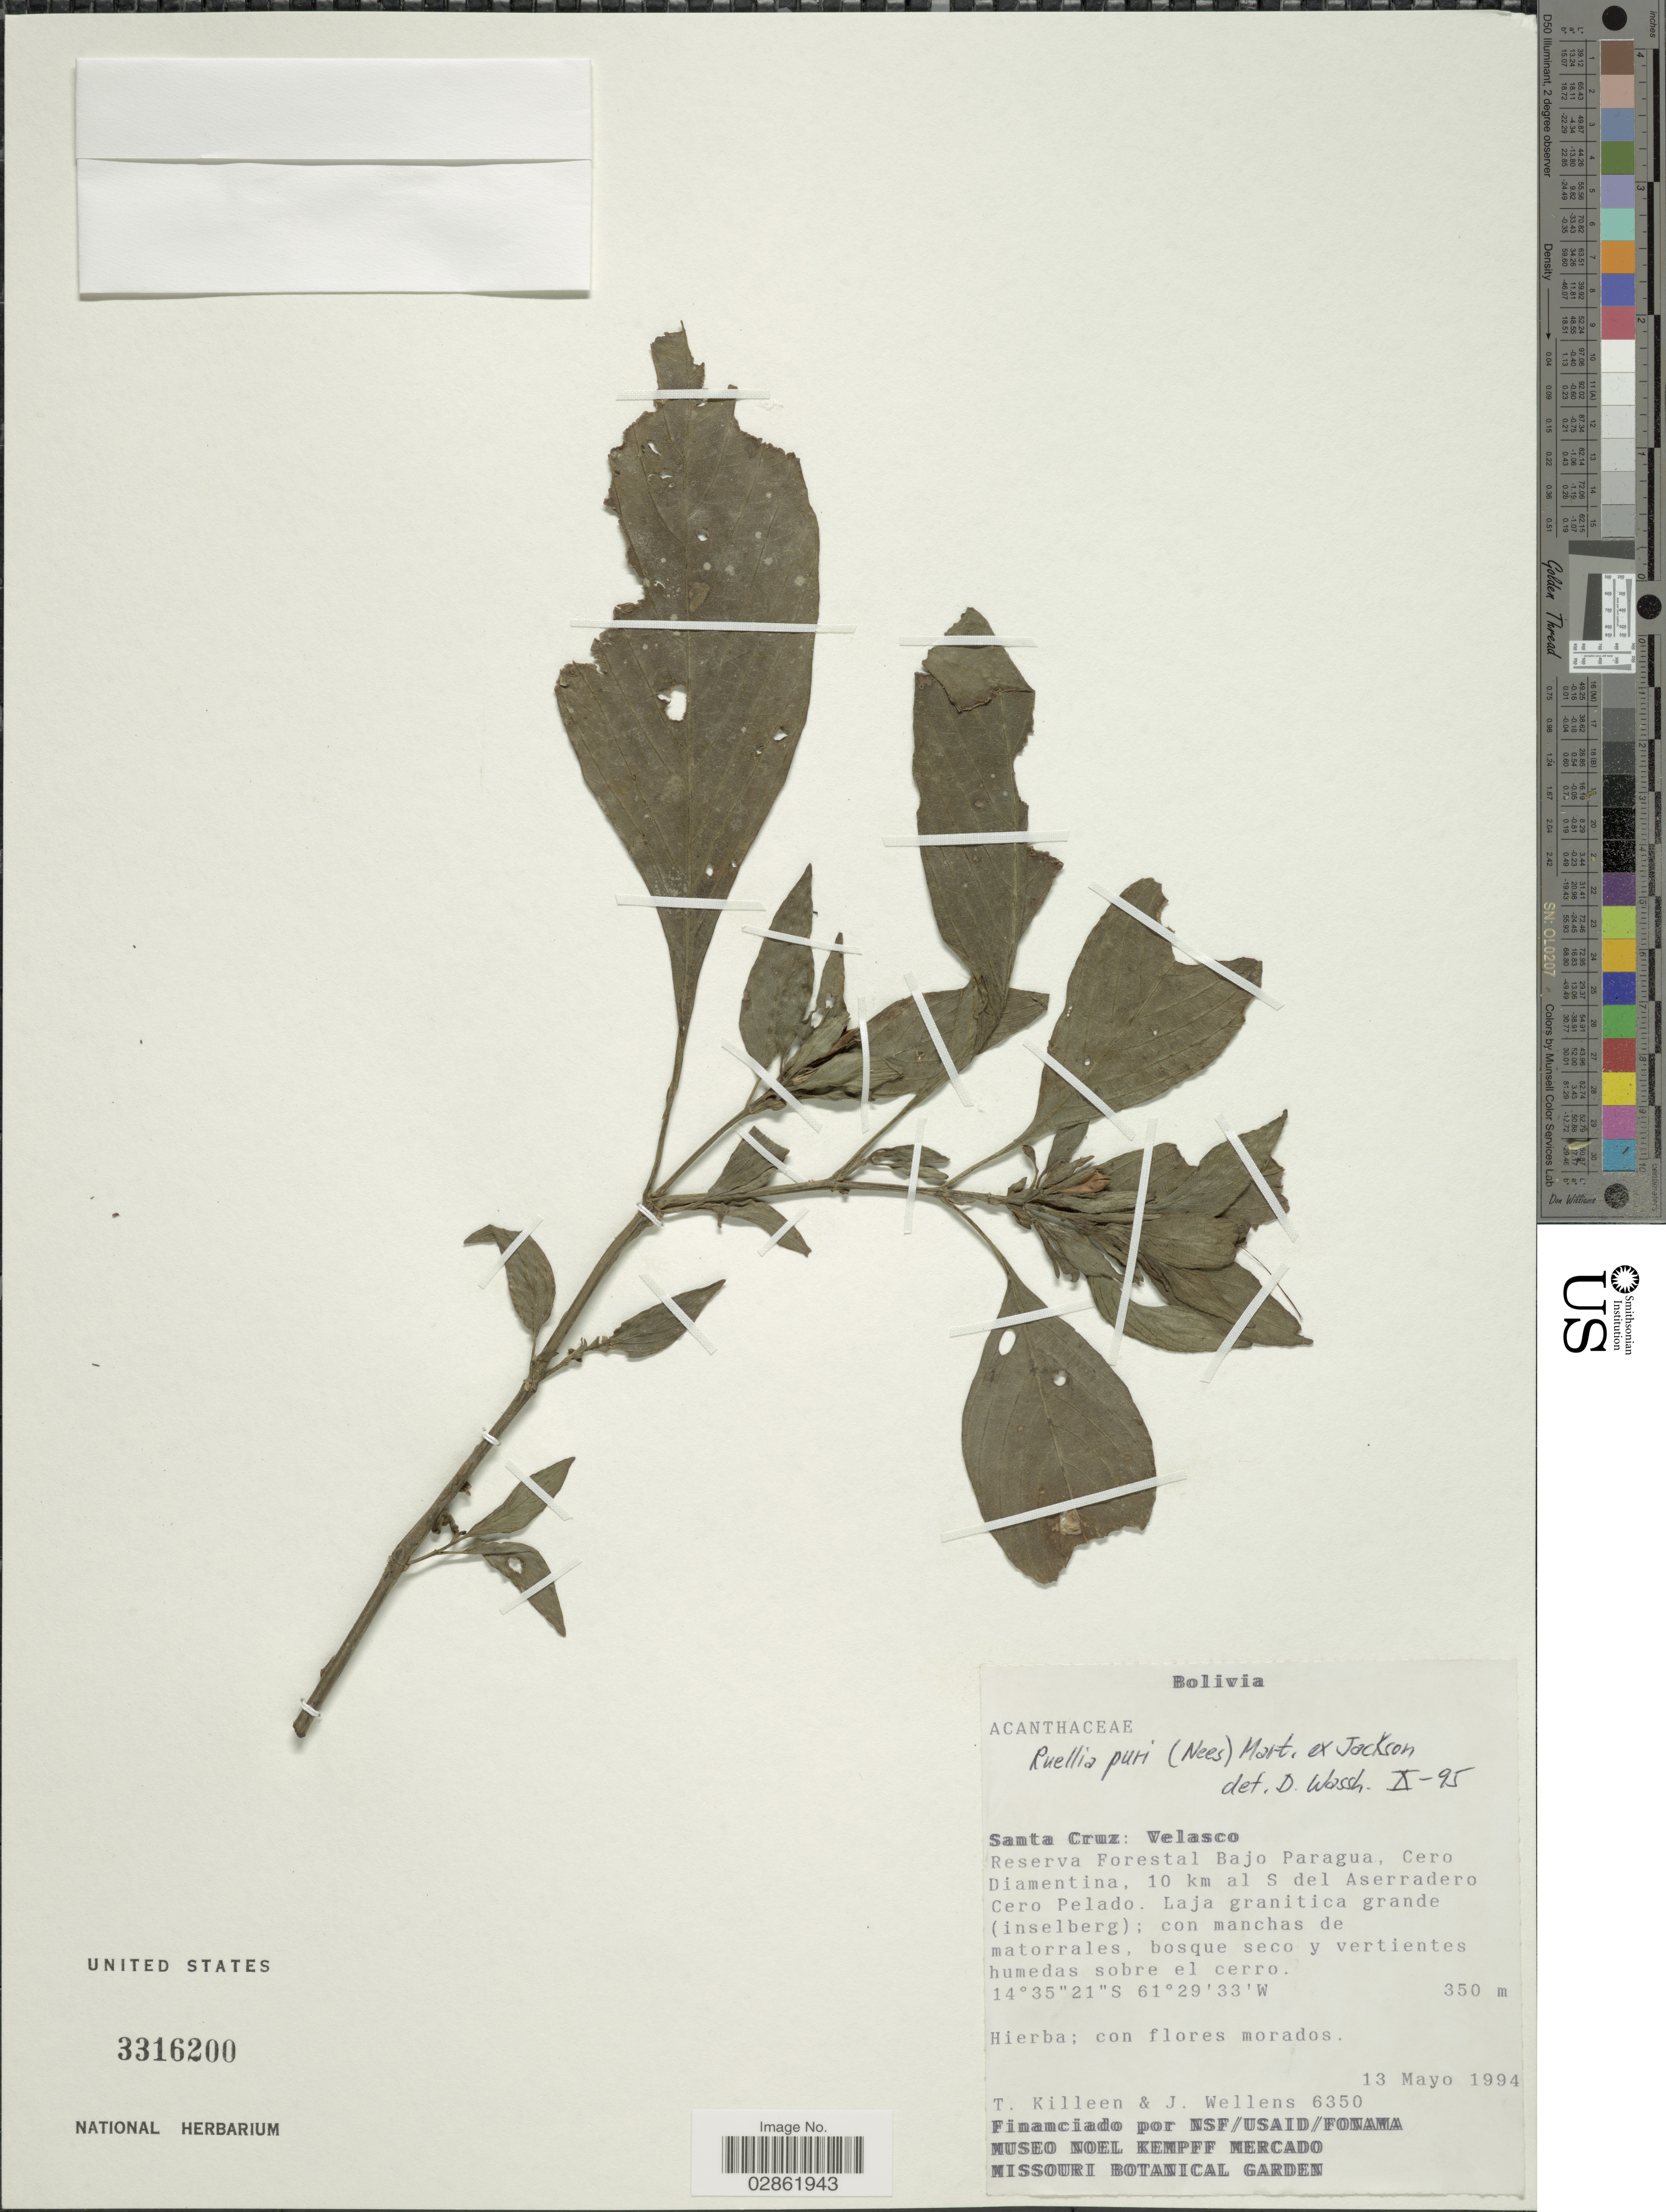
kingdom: Plantae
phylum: Tracheophyta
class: Magnoliopsida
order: Lamiales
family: Acanthaceae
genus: Ruellia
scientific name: Ruellia puri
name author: Mart. ex Nees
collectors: T. J. Killeen & J. Wellens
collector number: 6350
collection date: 1994-05-13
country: Bolivia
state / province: Santa Cruz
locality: Velasco, Reserva Forestal Bajo Paragua, Cero Diamentina, 10 km al S del Aserradero Cero Pelado.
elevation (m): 350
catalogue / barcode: US 3316200